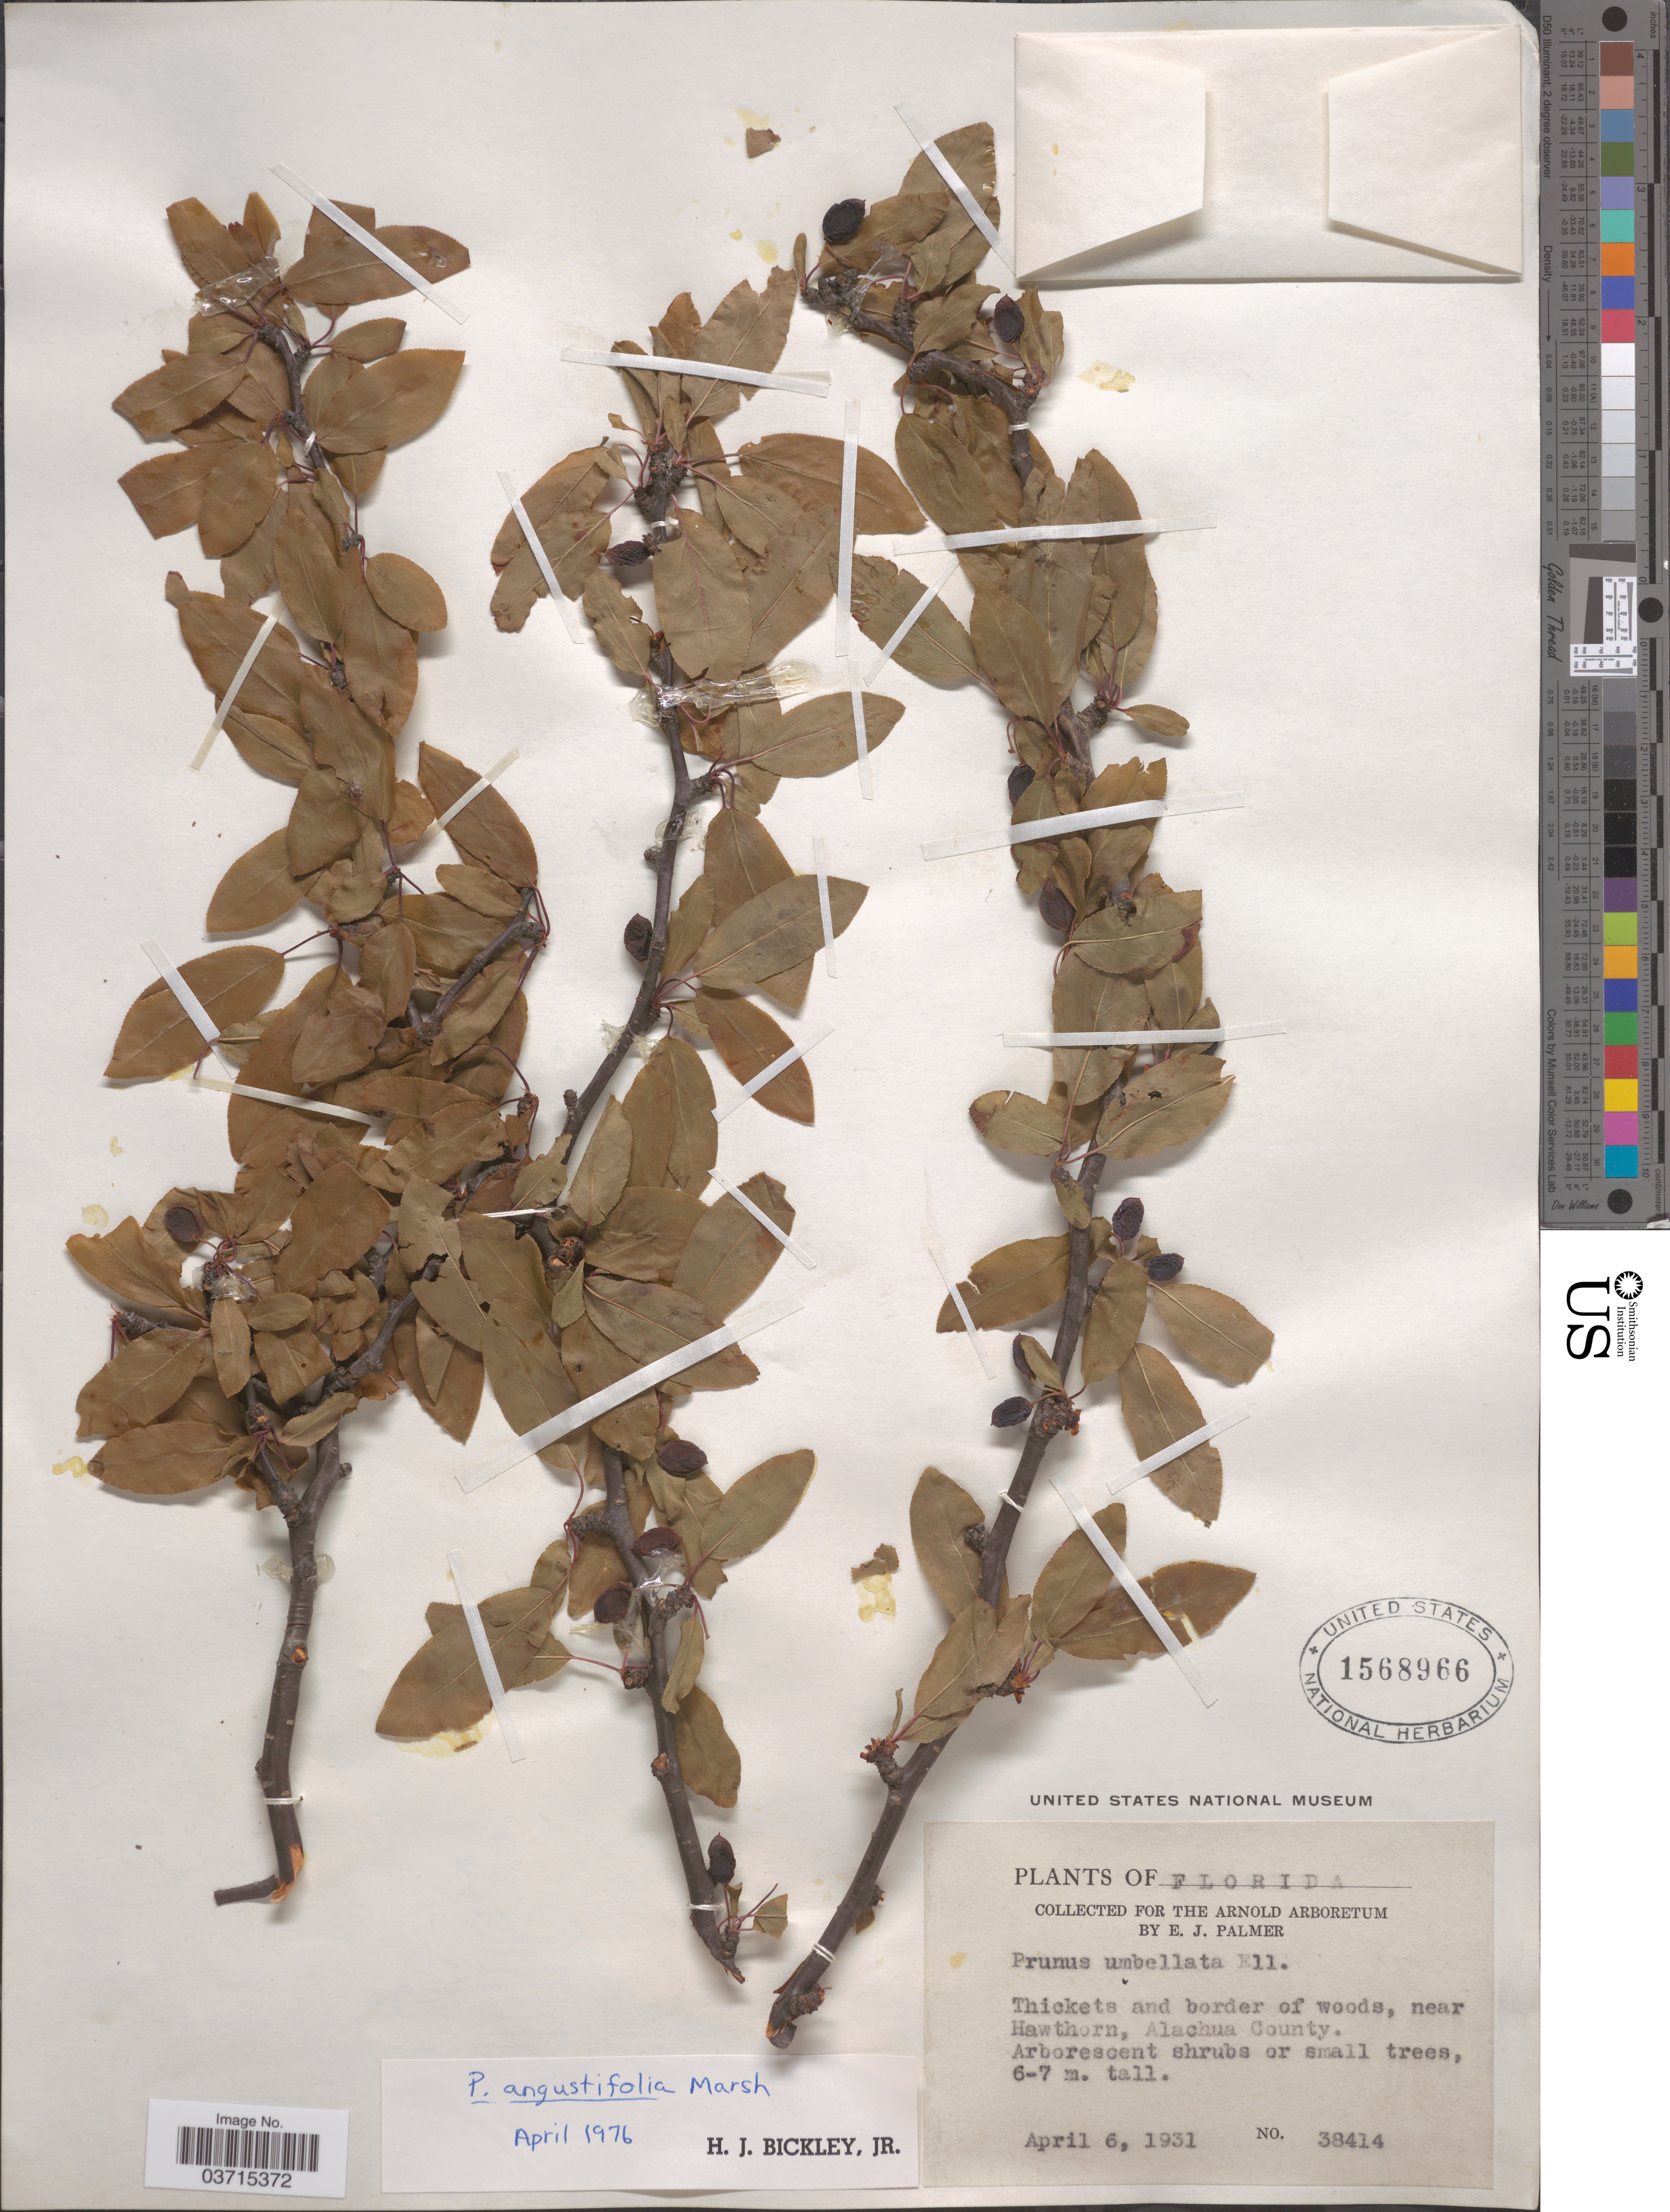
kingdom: Plantae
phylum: Tracheophyta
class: Magnoliopsida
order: Rosales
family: Rosaceae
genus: Prunus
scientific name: Prunus angustifolia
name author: Marshall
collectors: E. J. Palmer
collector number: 38414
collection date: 1931-04-06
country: United States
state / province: Florida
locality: Near Hawthorn, Alachua County.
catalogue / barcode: US 1568966